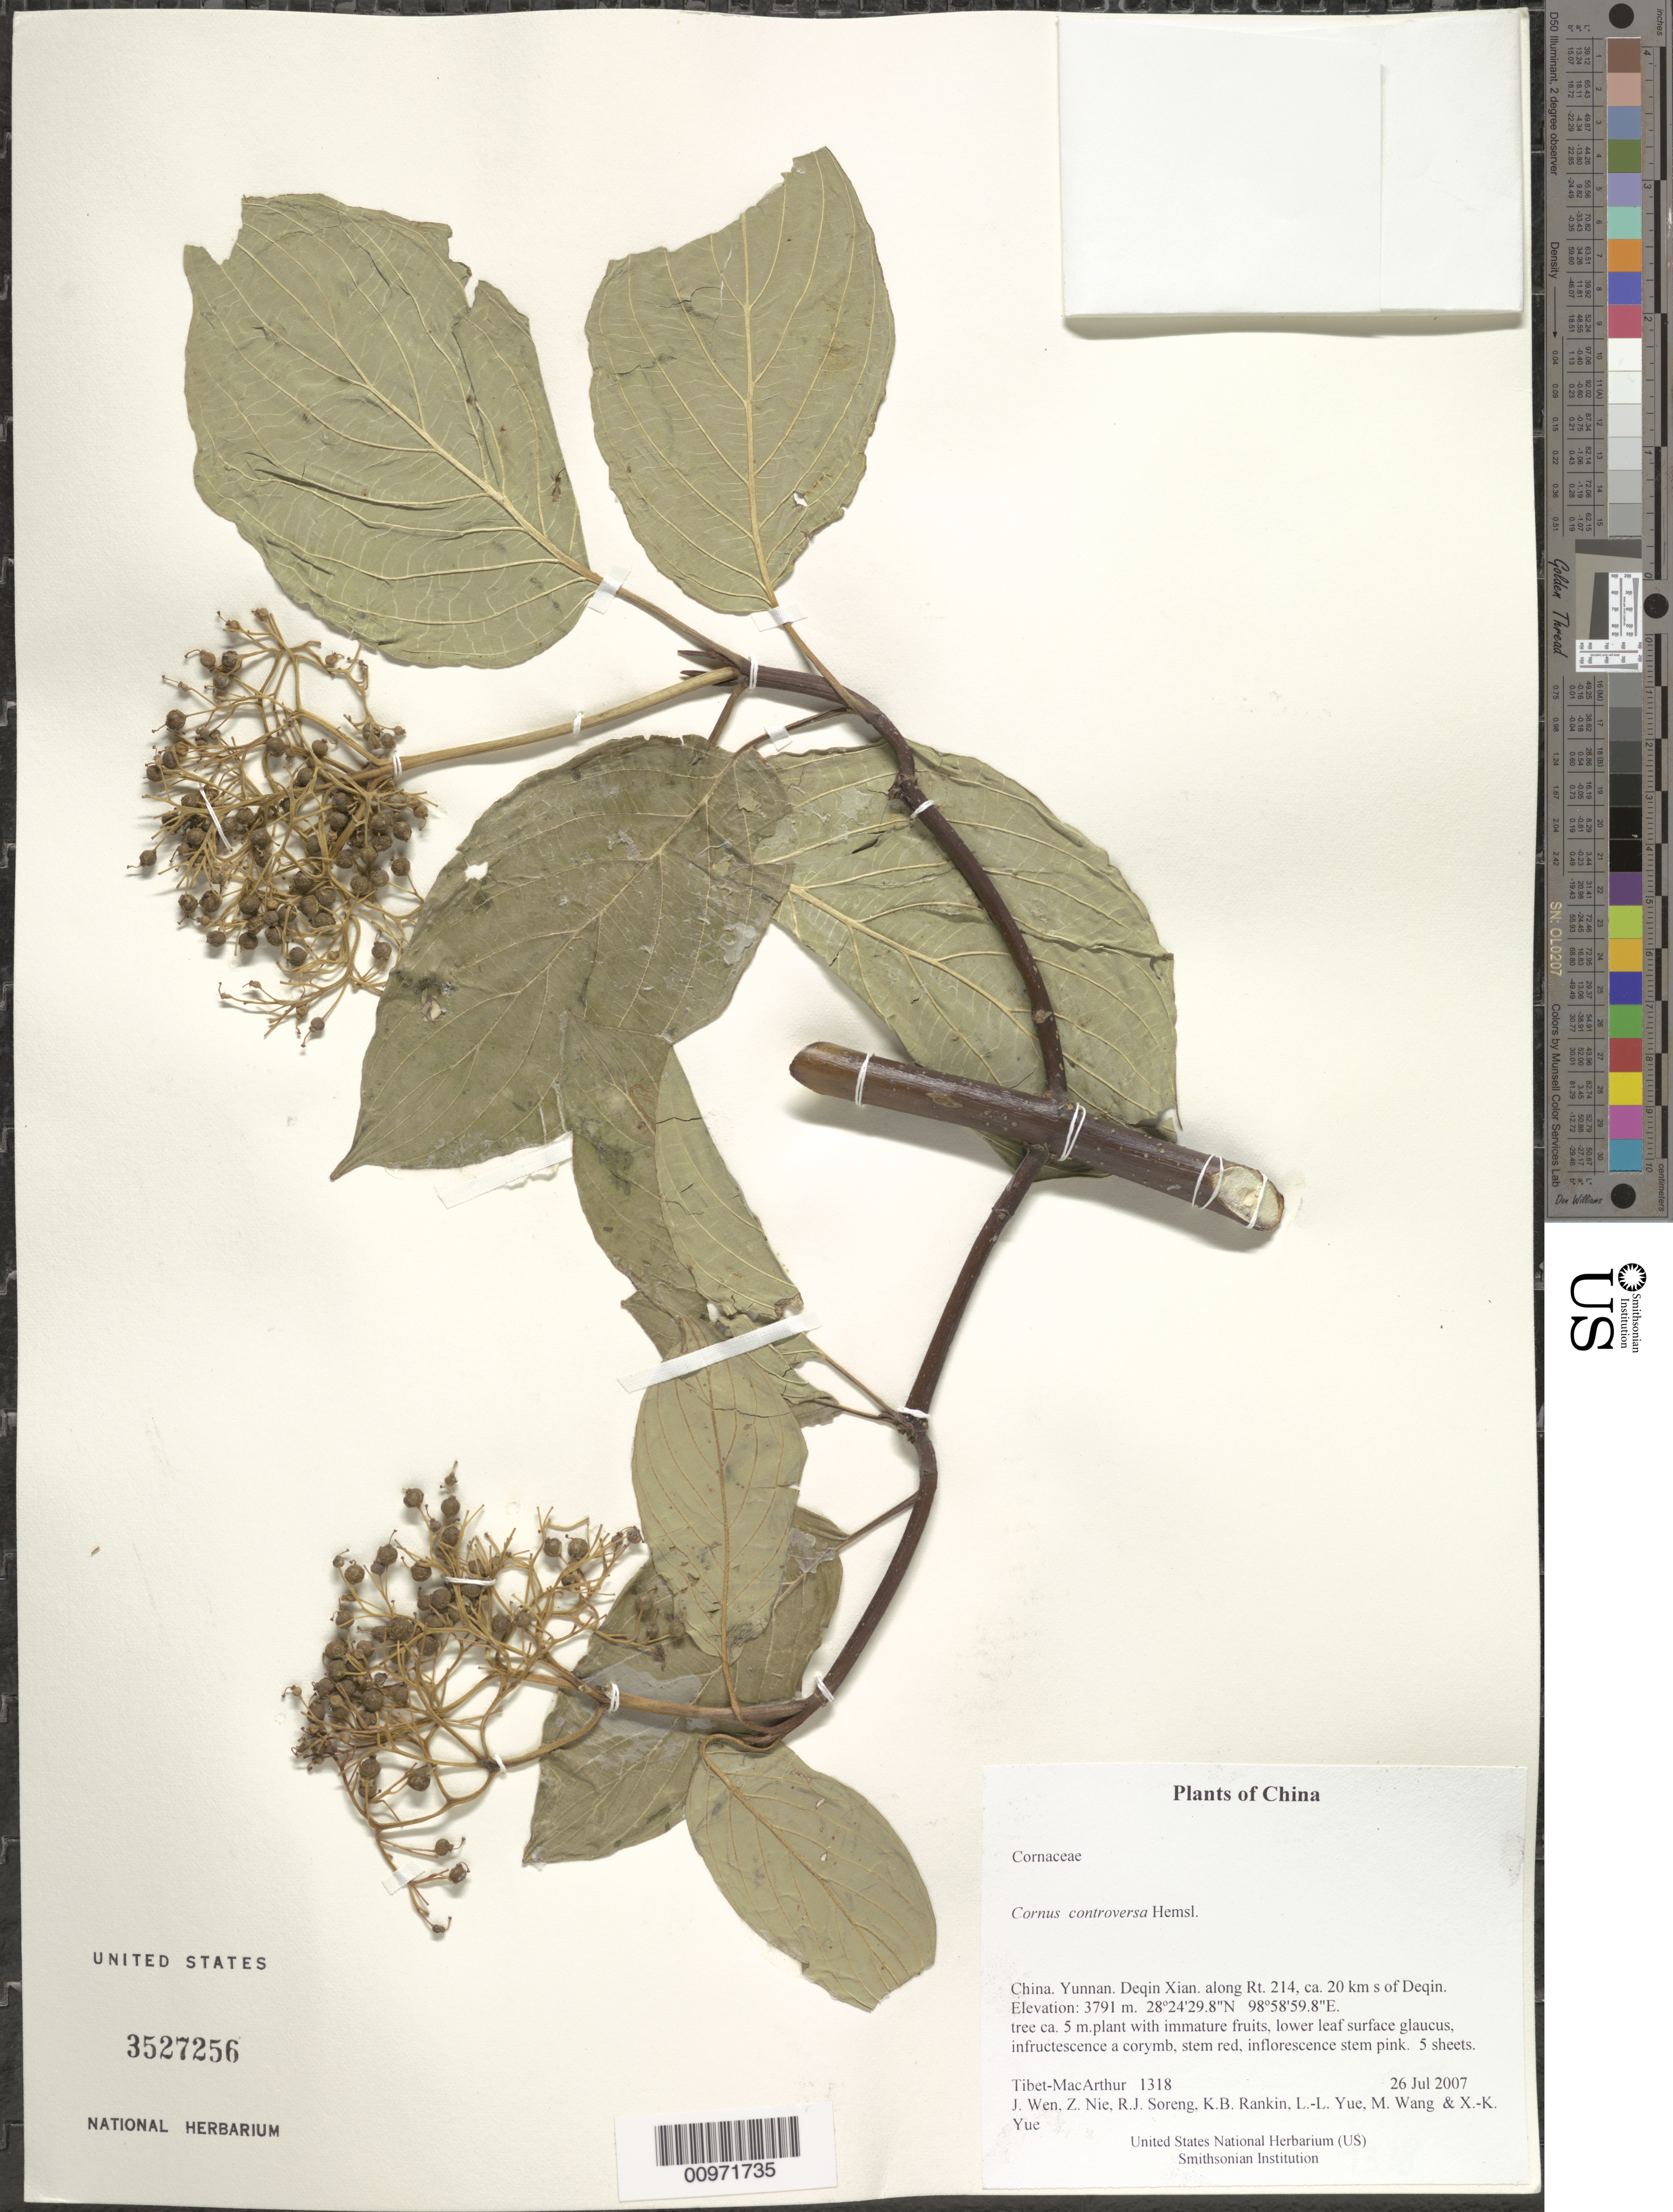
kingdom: Plantae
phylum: Tracheophyta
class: Magnoliopsida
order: Cornales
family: Cornaceae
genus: Cornus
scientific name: Cornus controversa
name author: Hemsl.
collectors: Tibet-MacArthur, J. Wen, Z. Nie, R. J. Soreng, K. Rankin, L. Yue, M. Wang & X. Yue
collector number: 1318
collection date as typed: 26 Jul 2007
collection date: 2007-07-26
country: China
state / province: Yunnan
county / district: Deqin Xian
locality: along Rt. 214, ca. 20 km s of Deqin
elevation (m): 3791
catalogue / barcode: US 3527256